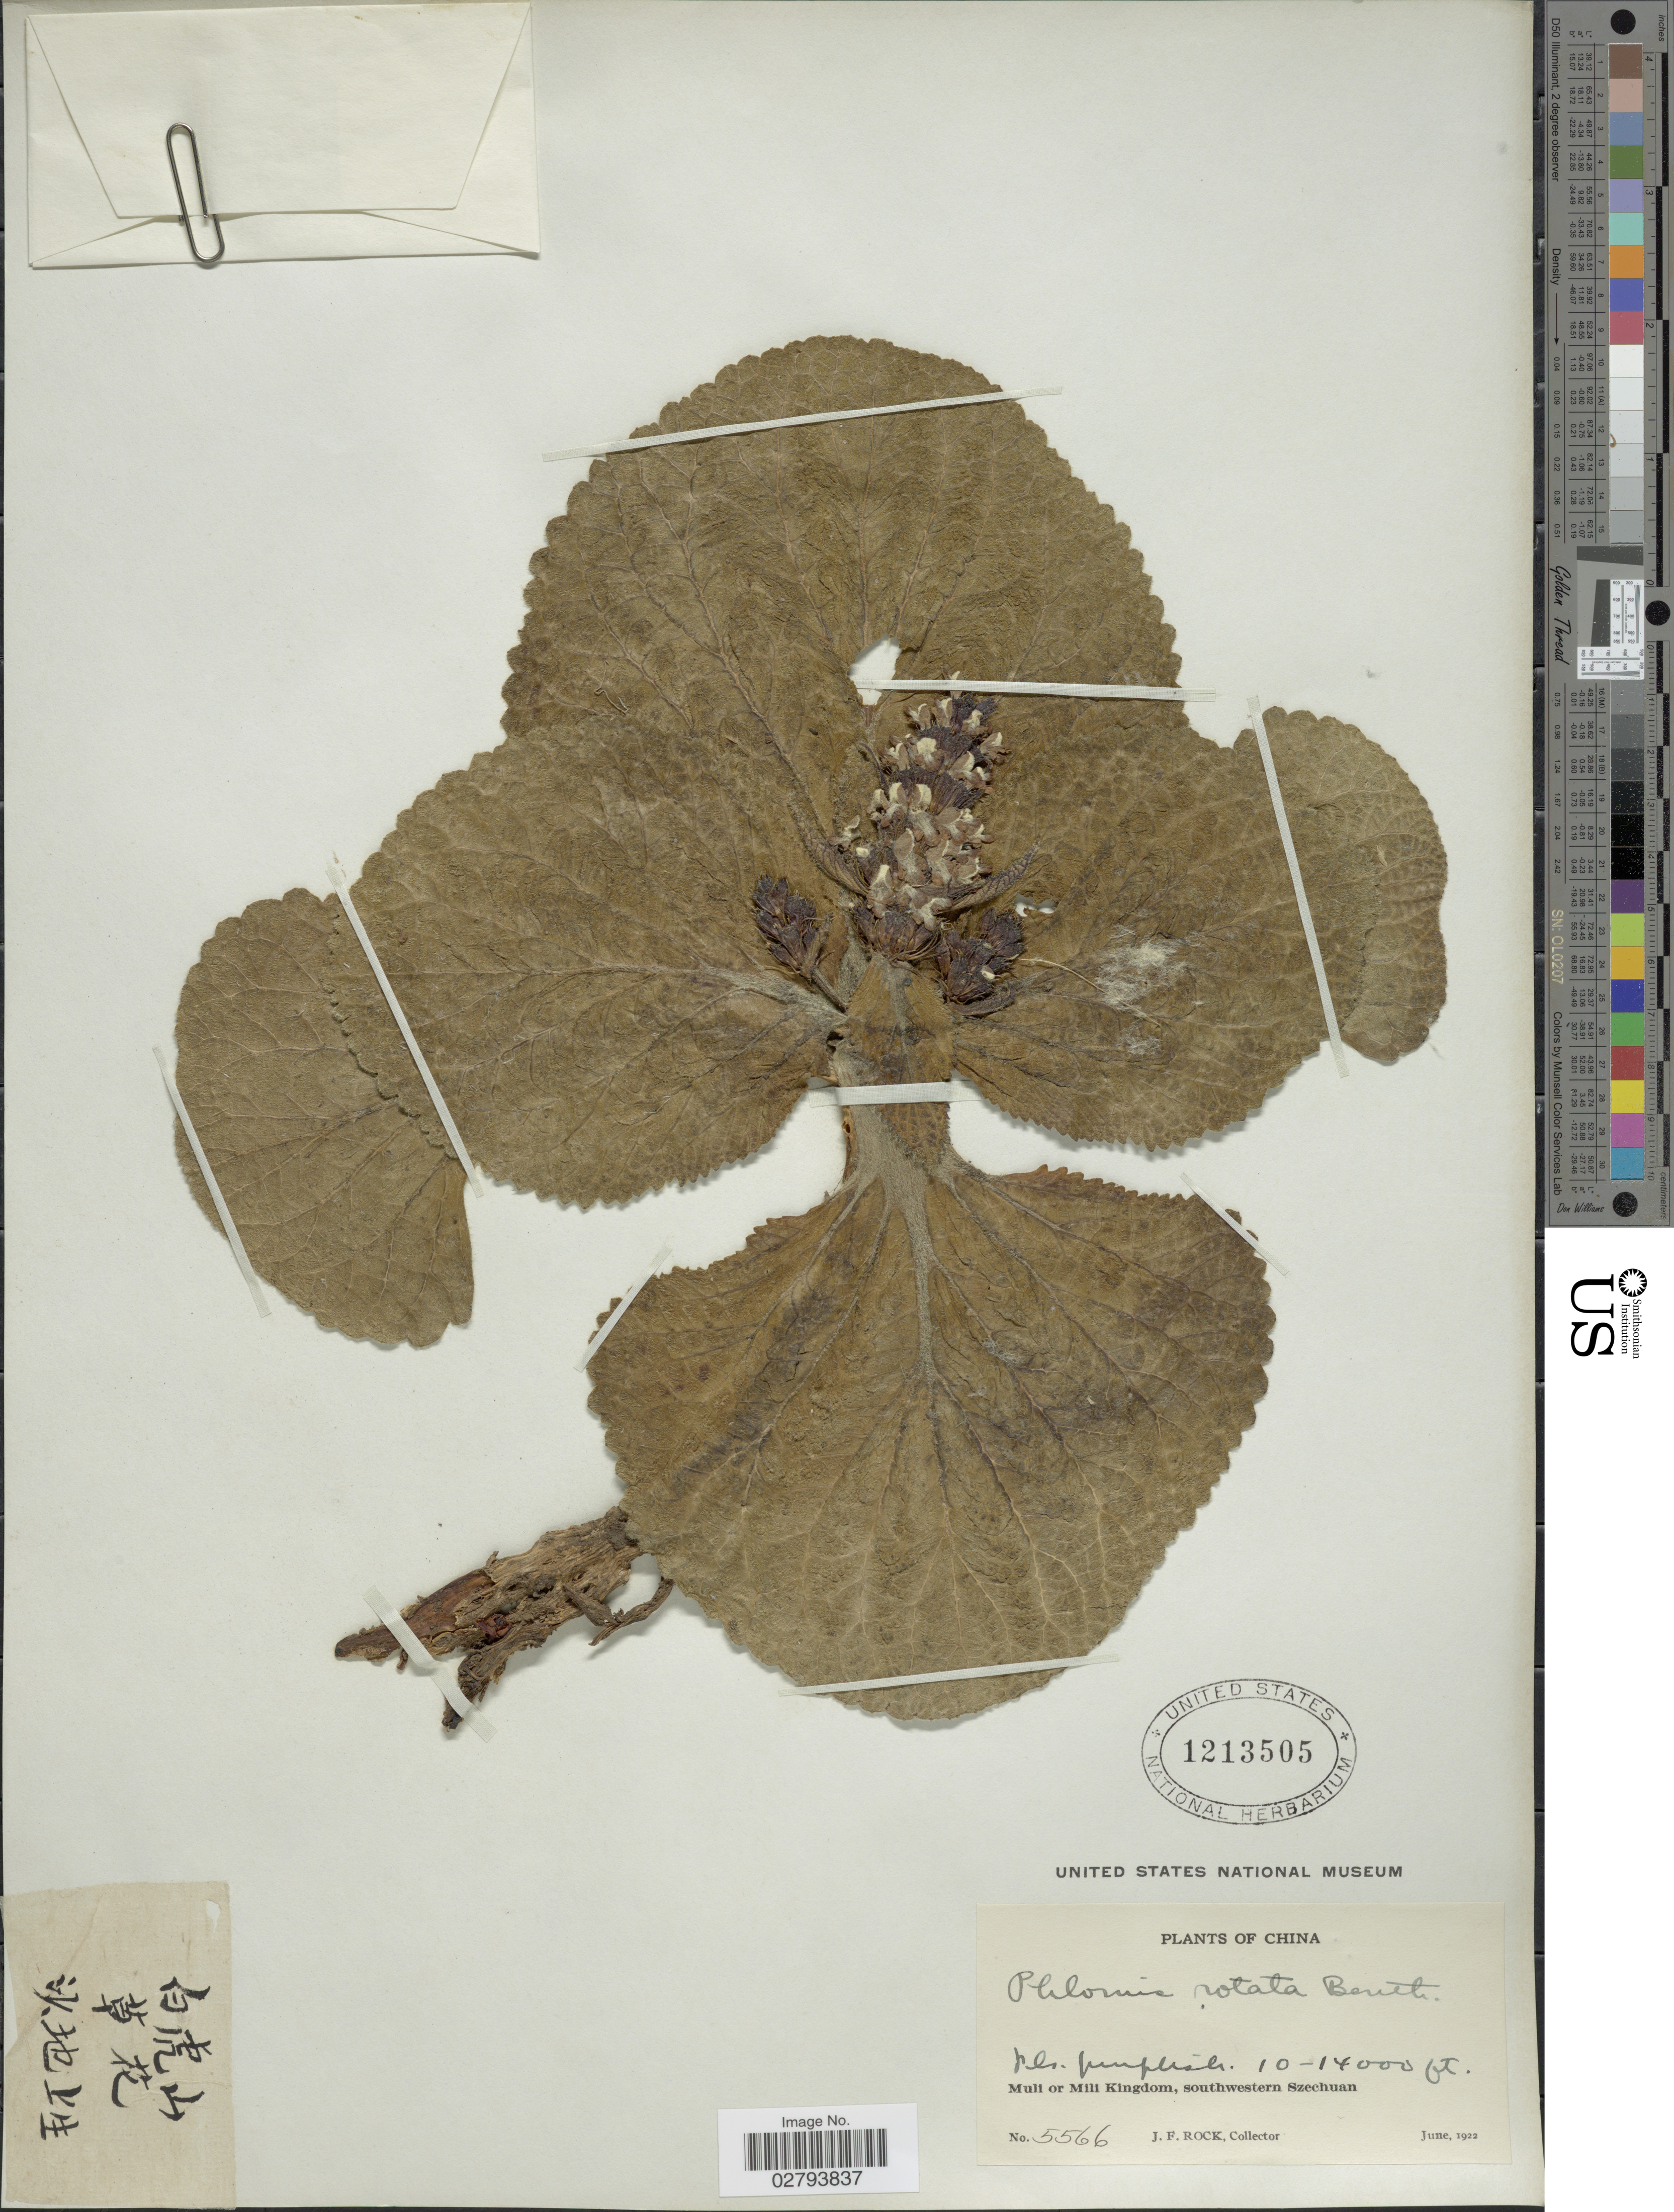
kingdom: Plantae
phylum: Tracheophyta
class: Magnoliopsida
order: Lamiales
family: Lamiaceae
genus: Phlomoides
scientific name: Phlomoides rotata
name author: (Benth. & Hook. f.) Mathiesen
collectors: J. Rock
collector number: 5566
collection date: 1922-06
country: China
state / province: Sichuan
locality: Muli or Mili Kingdom, southwestern Szechuan.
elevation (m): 3048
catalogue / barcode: US 1213505